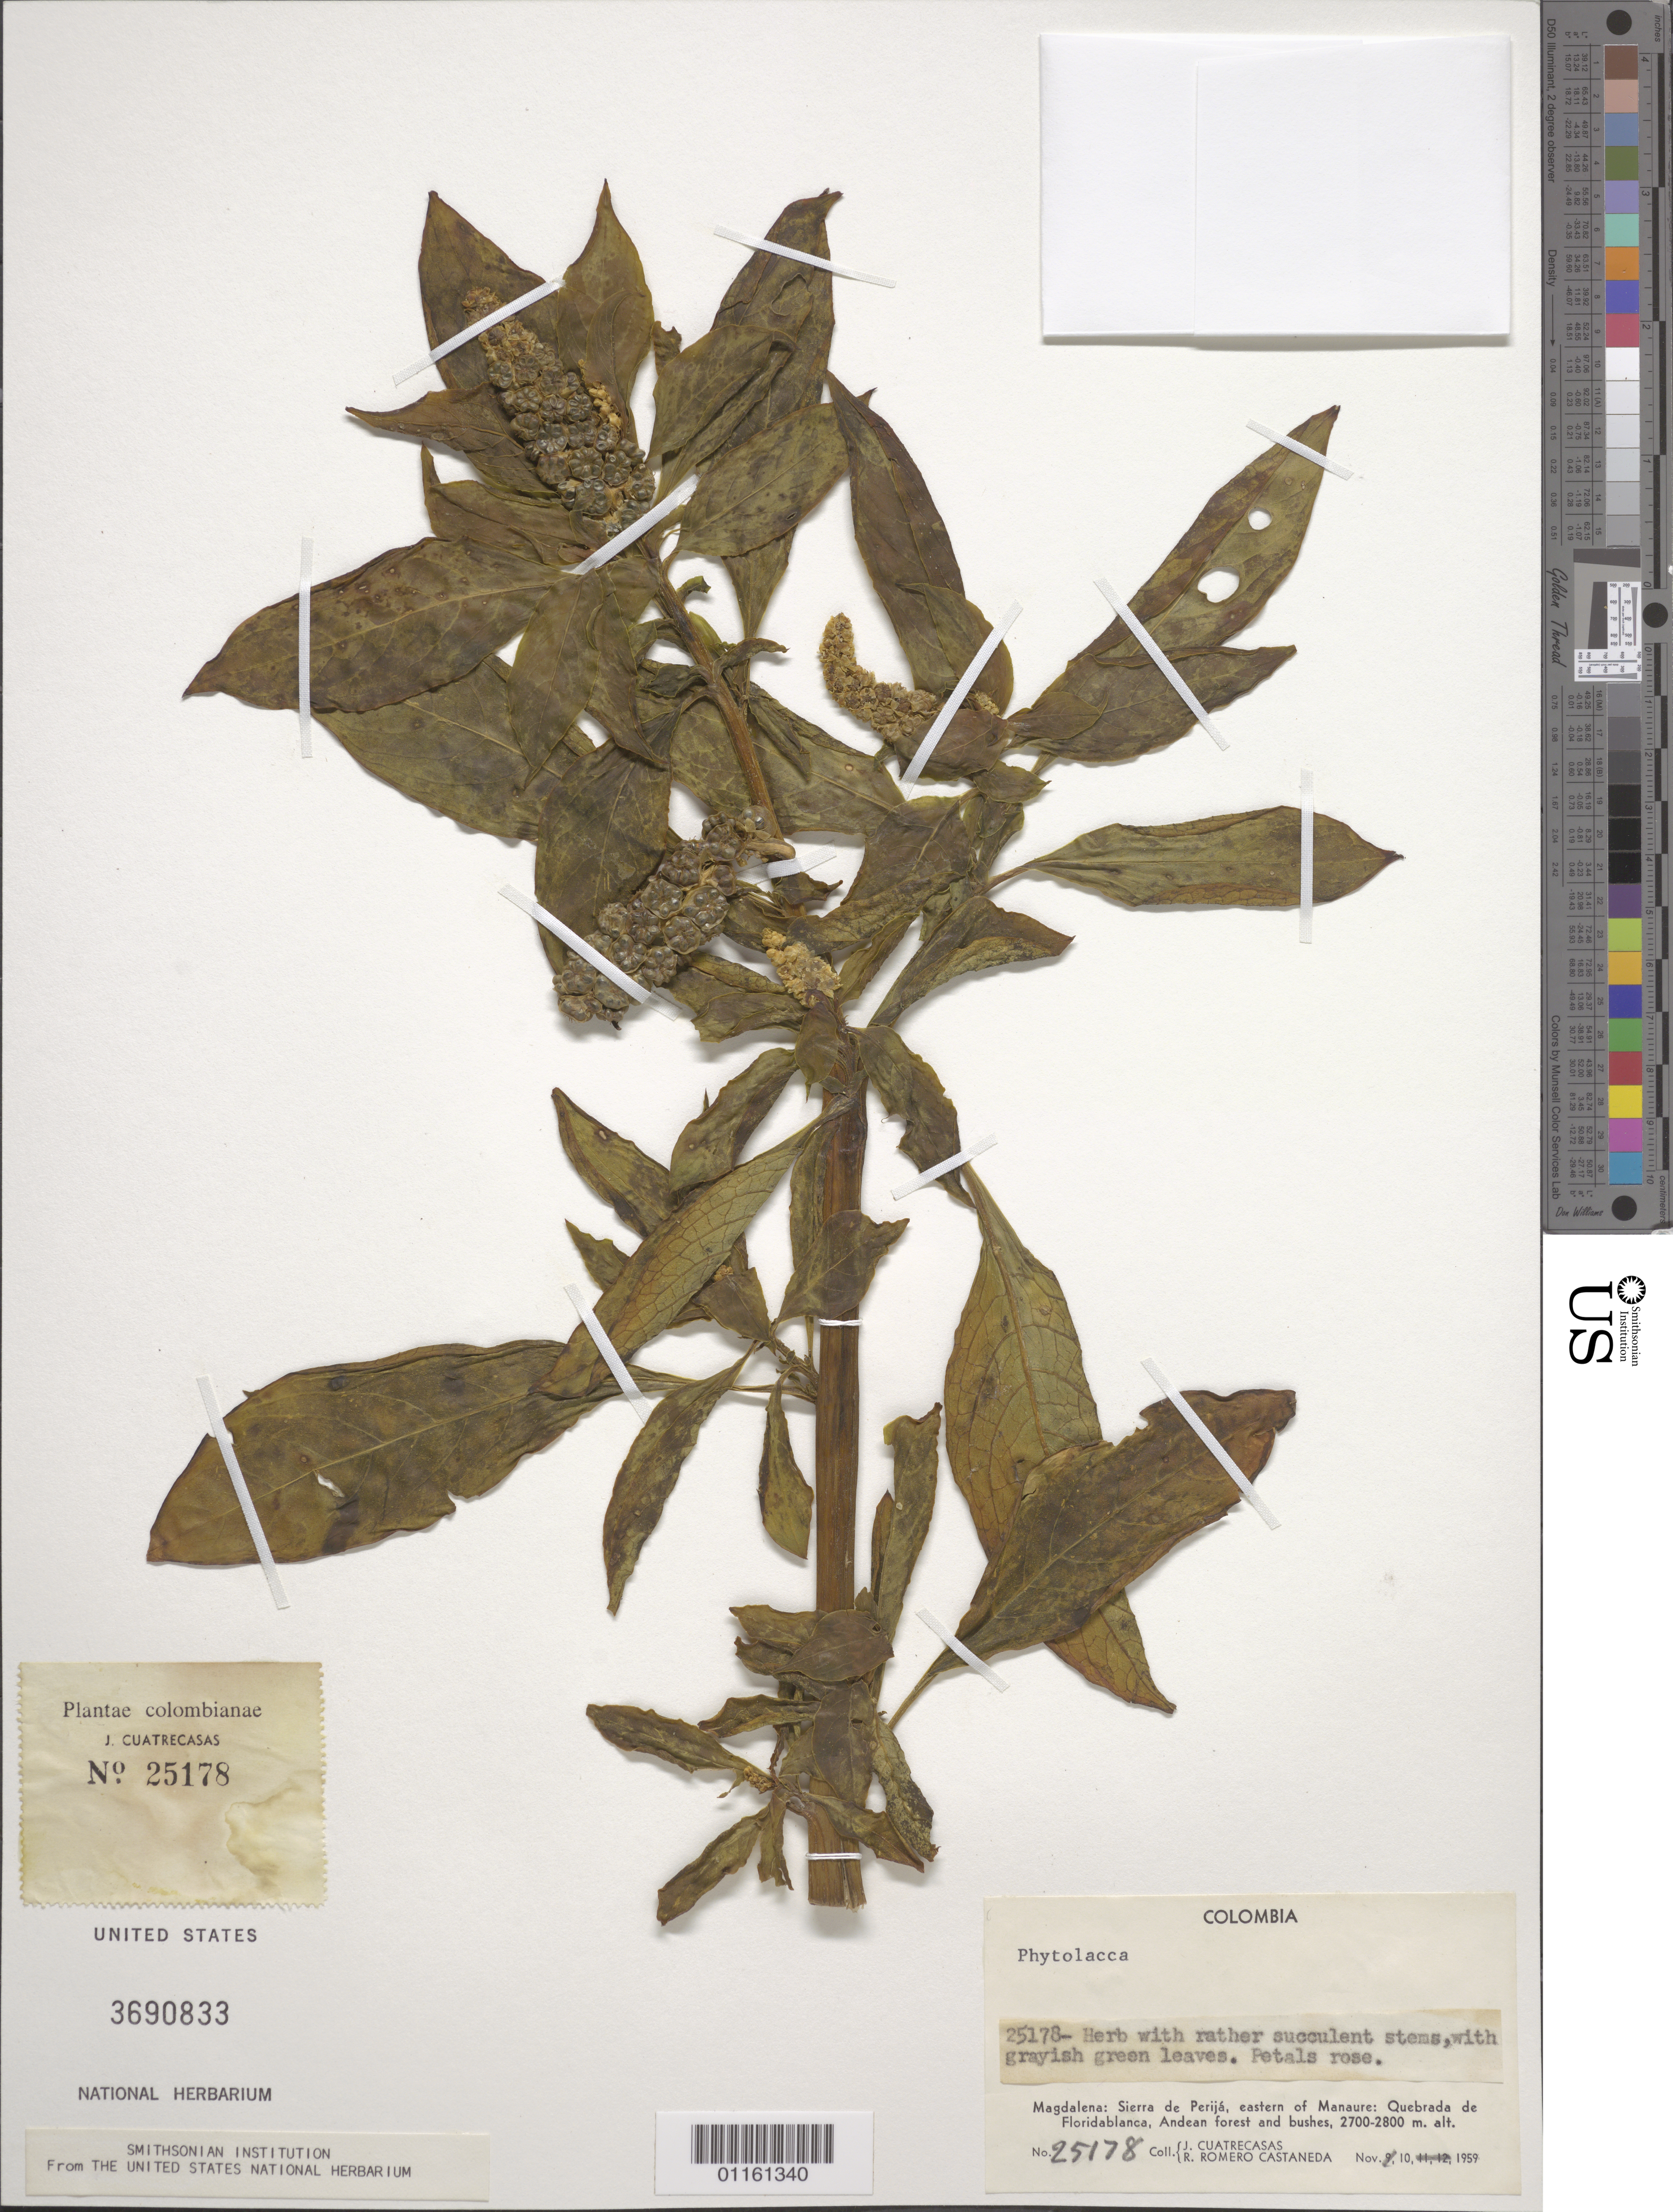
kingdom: Plantae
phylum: Tracheophyta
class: Magnoliopsida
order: Caryophyllales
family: Phytolaccaceae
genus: Phytolacca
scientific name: Phytolacca sp.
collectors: J. Cuatrecasas & R. Romero Castañeda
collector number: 25178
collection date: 1959-11-10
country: Colombia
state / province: Magdalena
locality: Sierra de Perija, eastern of Manaure: Quebrada de Floridablanca, Andean forest and bushes.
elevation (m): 2700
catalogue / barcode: US 3690833